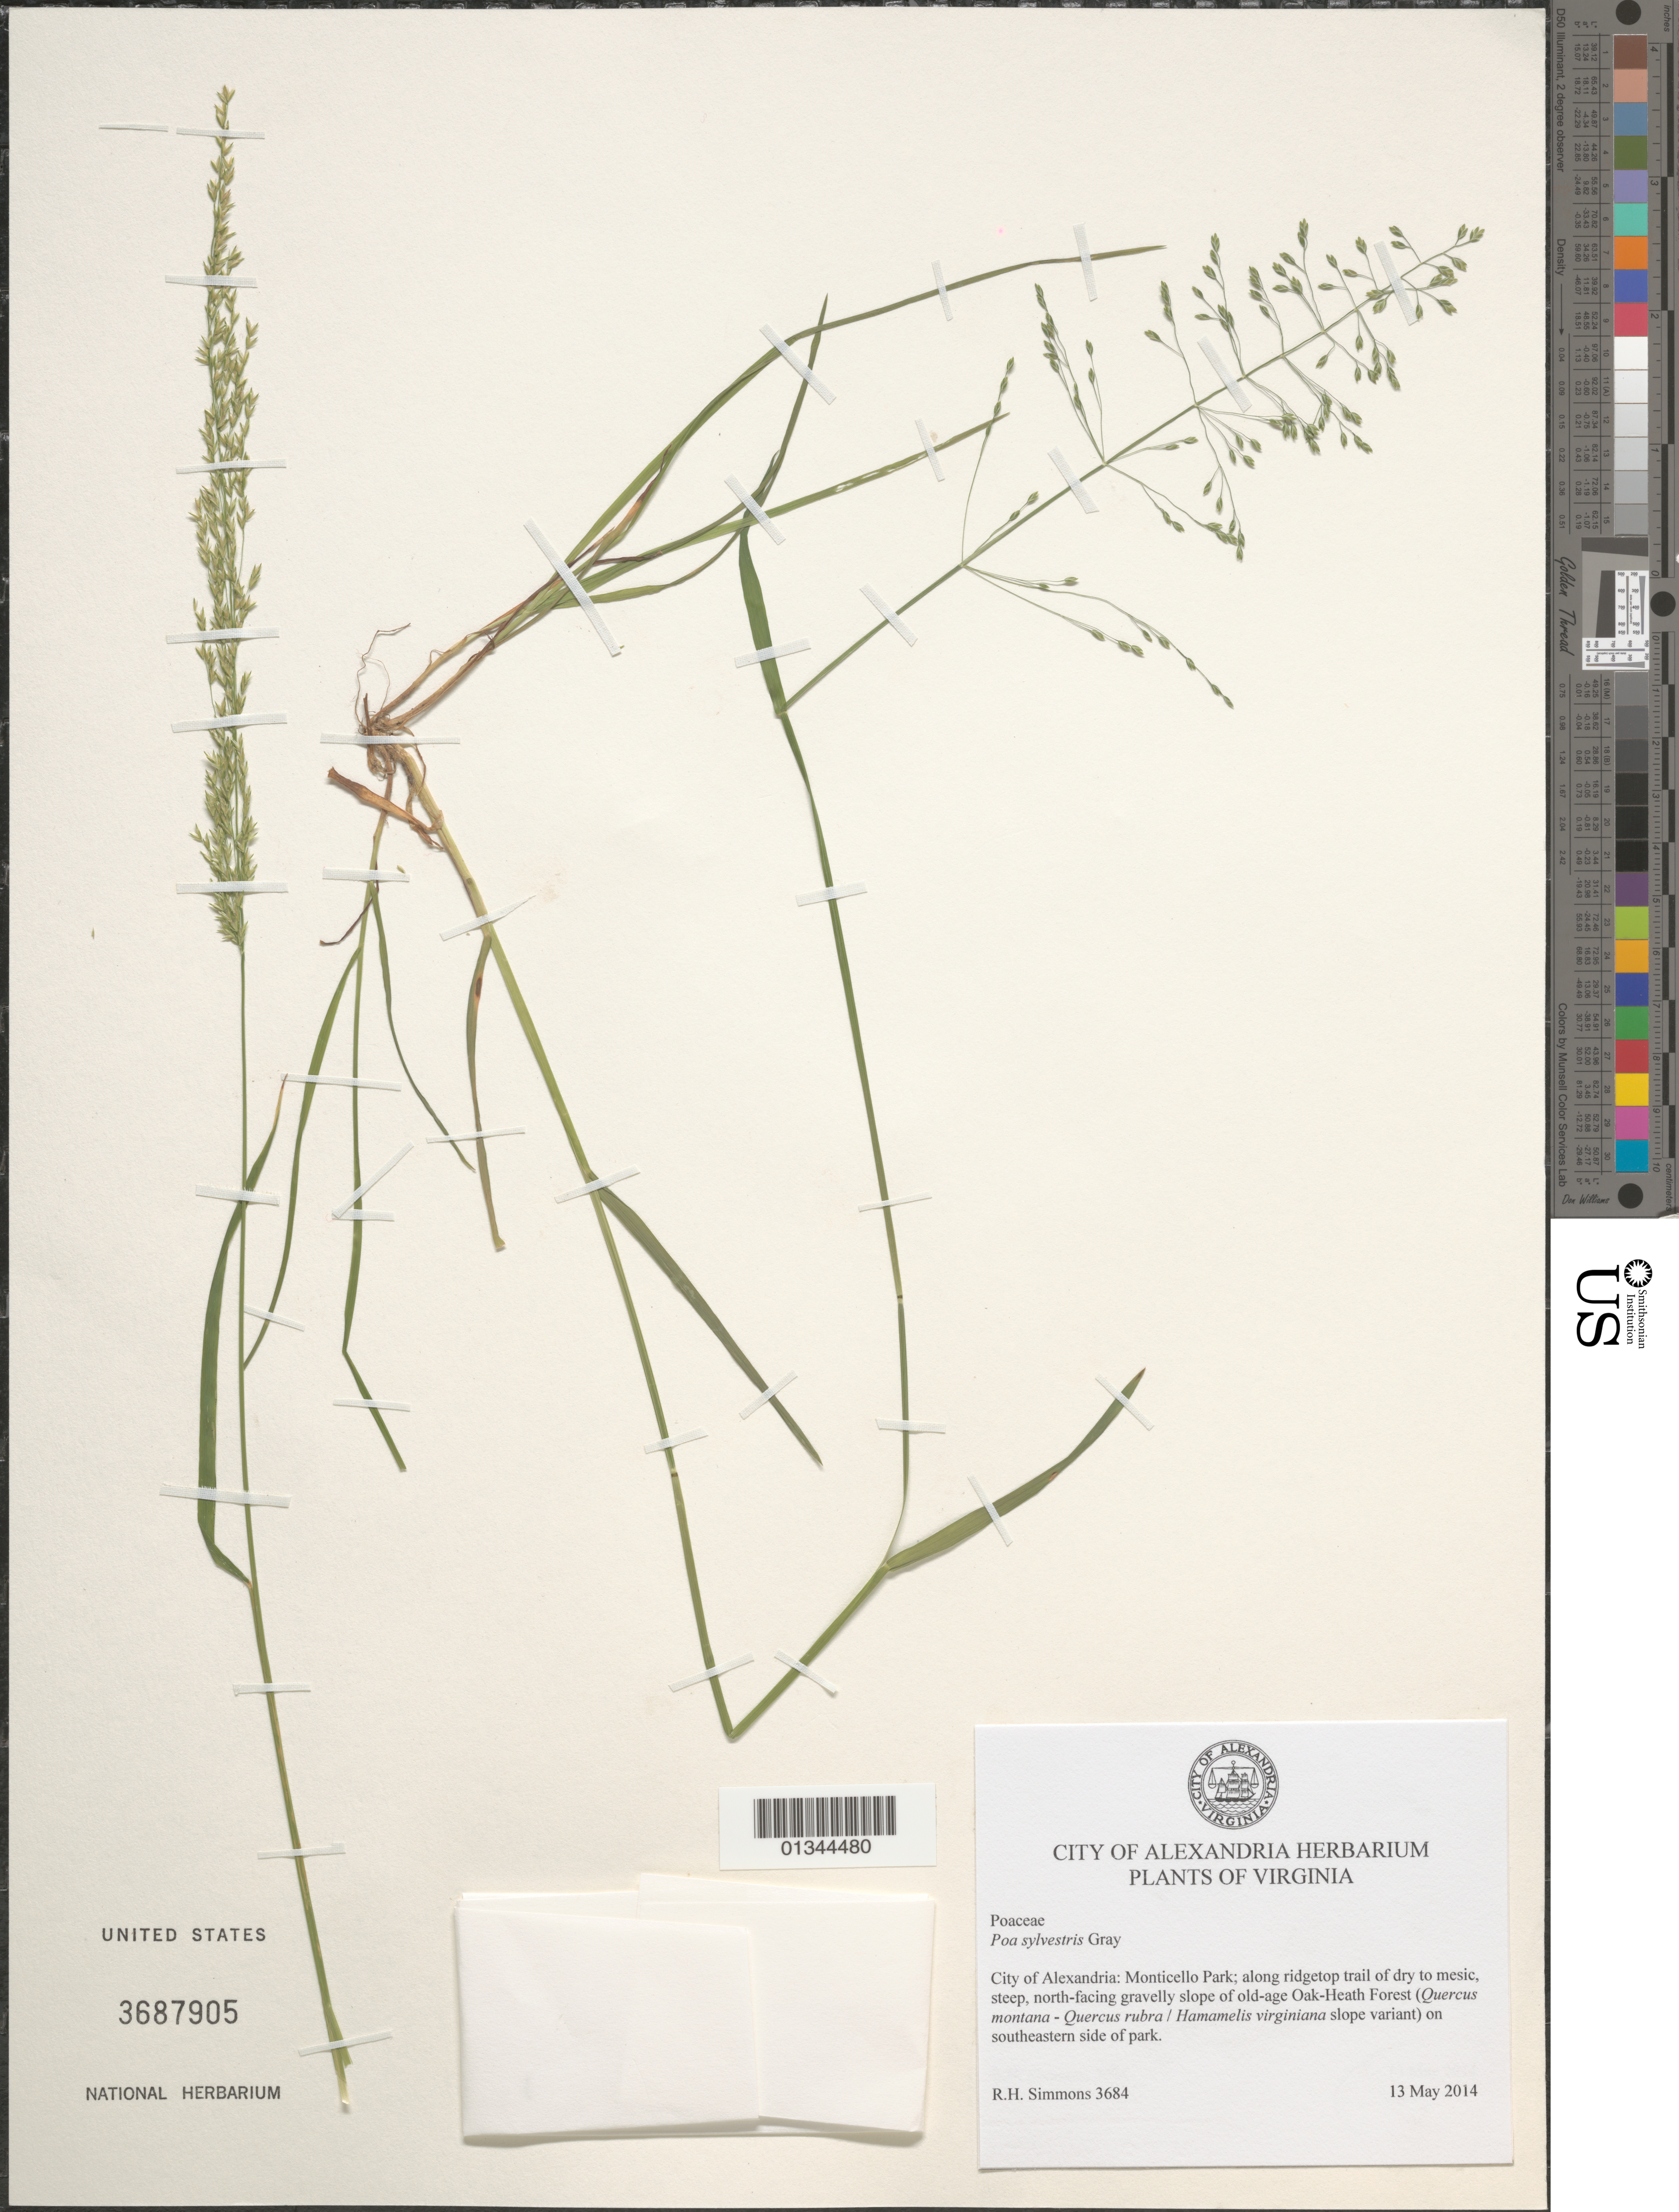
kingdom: Plantae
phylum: Tracheophyta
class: Liliopsida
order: Poales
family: Poaceae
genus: Poa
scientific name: Poa sylvestris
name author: A. Gray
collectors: R. H. Simmons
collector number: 3684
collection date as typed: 13 May 2014; 14?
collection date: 2014-05-13 or 2014-05-14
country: United States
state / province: Virginia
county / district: City of Alexandria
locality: Monticello Park, on southeastern side of park.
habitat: Along ridgetop trail of dry to mesic, steep, north-facing gravelly slope of old-age Oak-Heath Forest.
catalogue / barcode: US 3687905